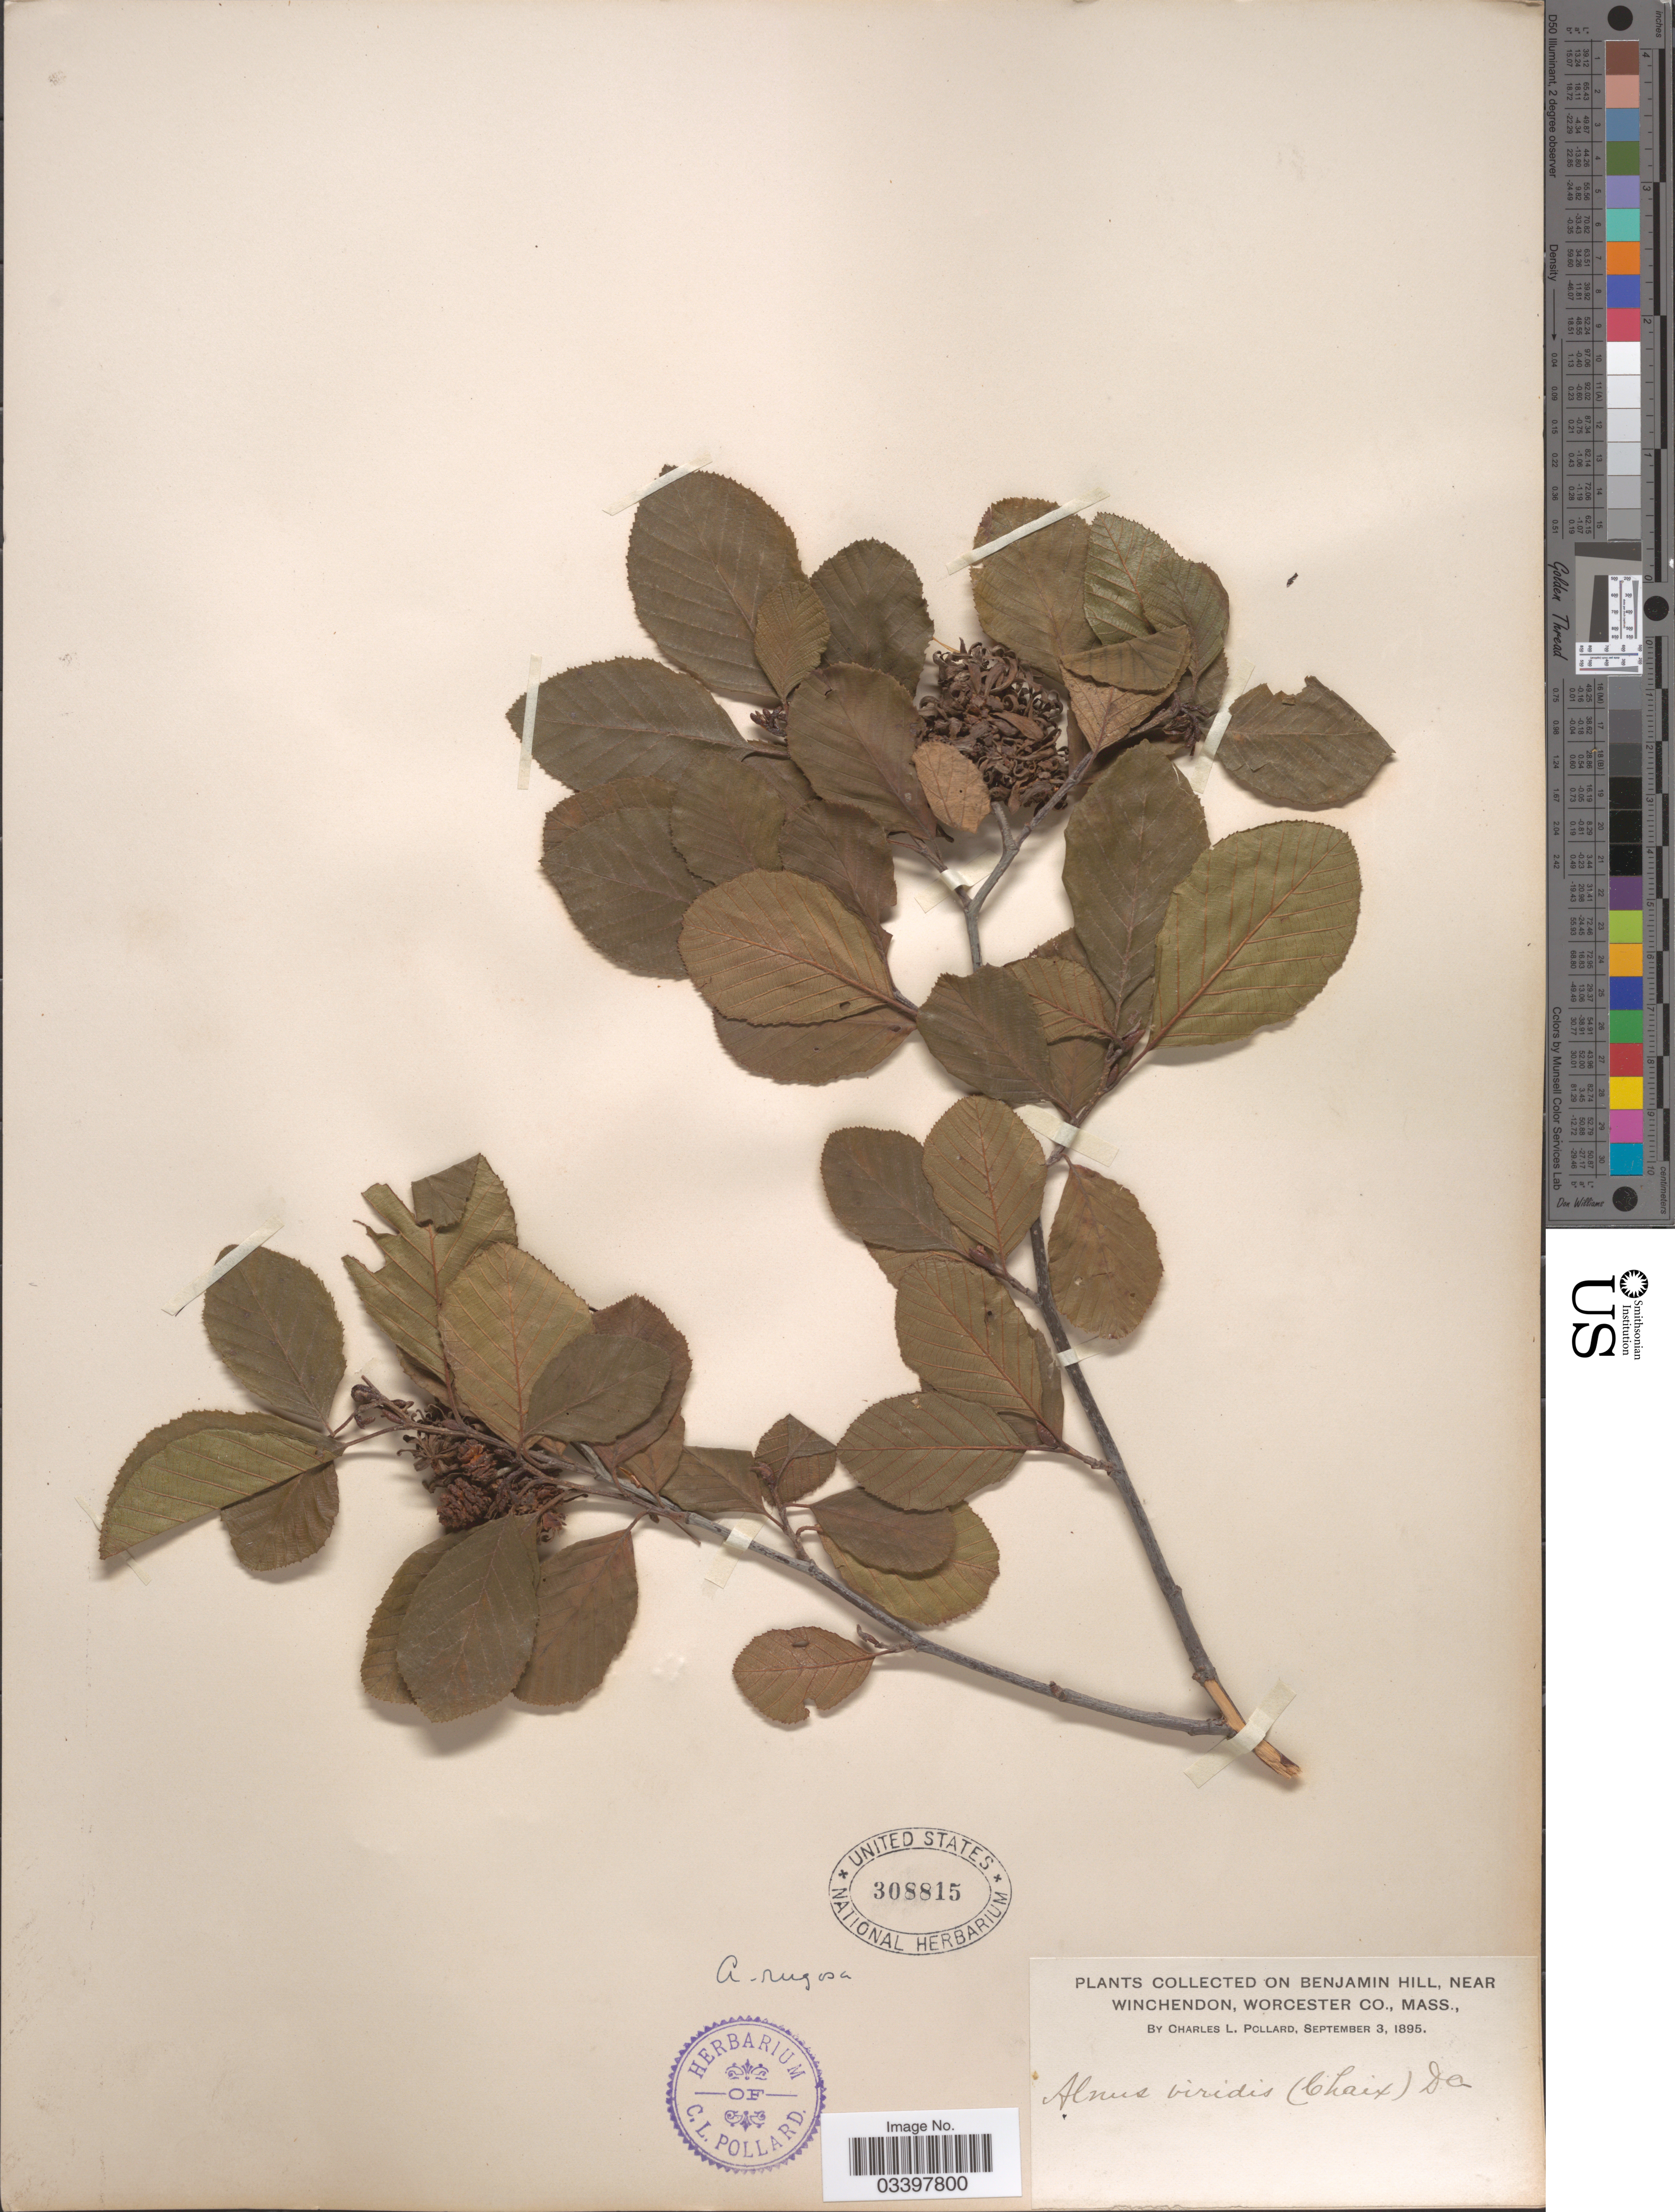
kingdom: Plantae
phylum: Tracheophyta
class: Magnoliopsida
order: Fagales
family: Betulaceae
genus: Alnus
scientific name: Alnus incana subsp. rugosa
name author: (Du Roi) R.T. Clausen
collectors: C. L. Pollard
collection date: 1895-09-03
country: United States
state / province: Massachusetts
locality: On Benjamin Hill, near Winchendon, Worcester Co.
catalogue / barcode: US 308815